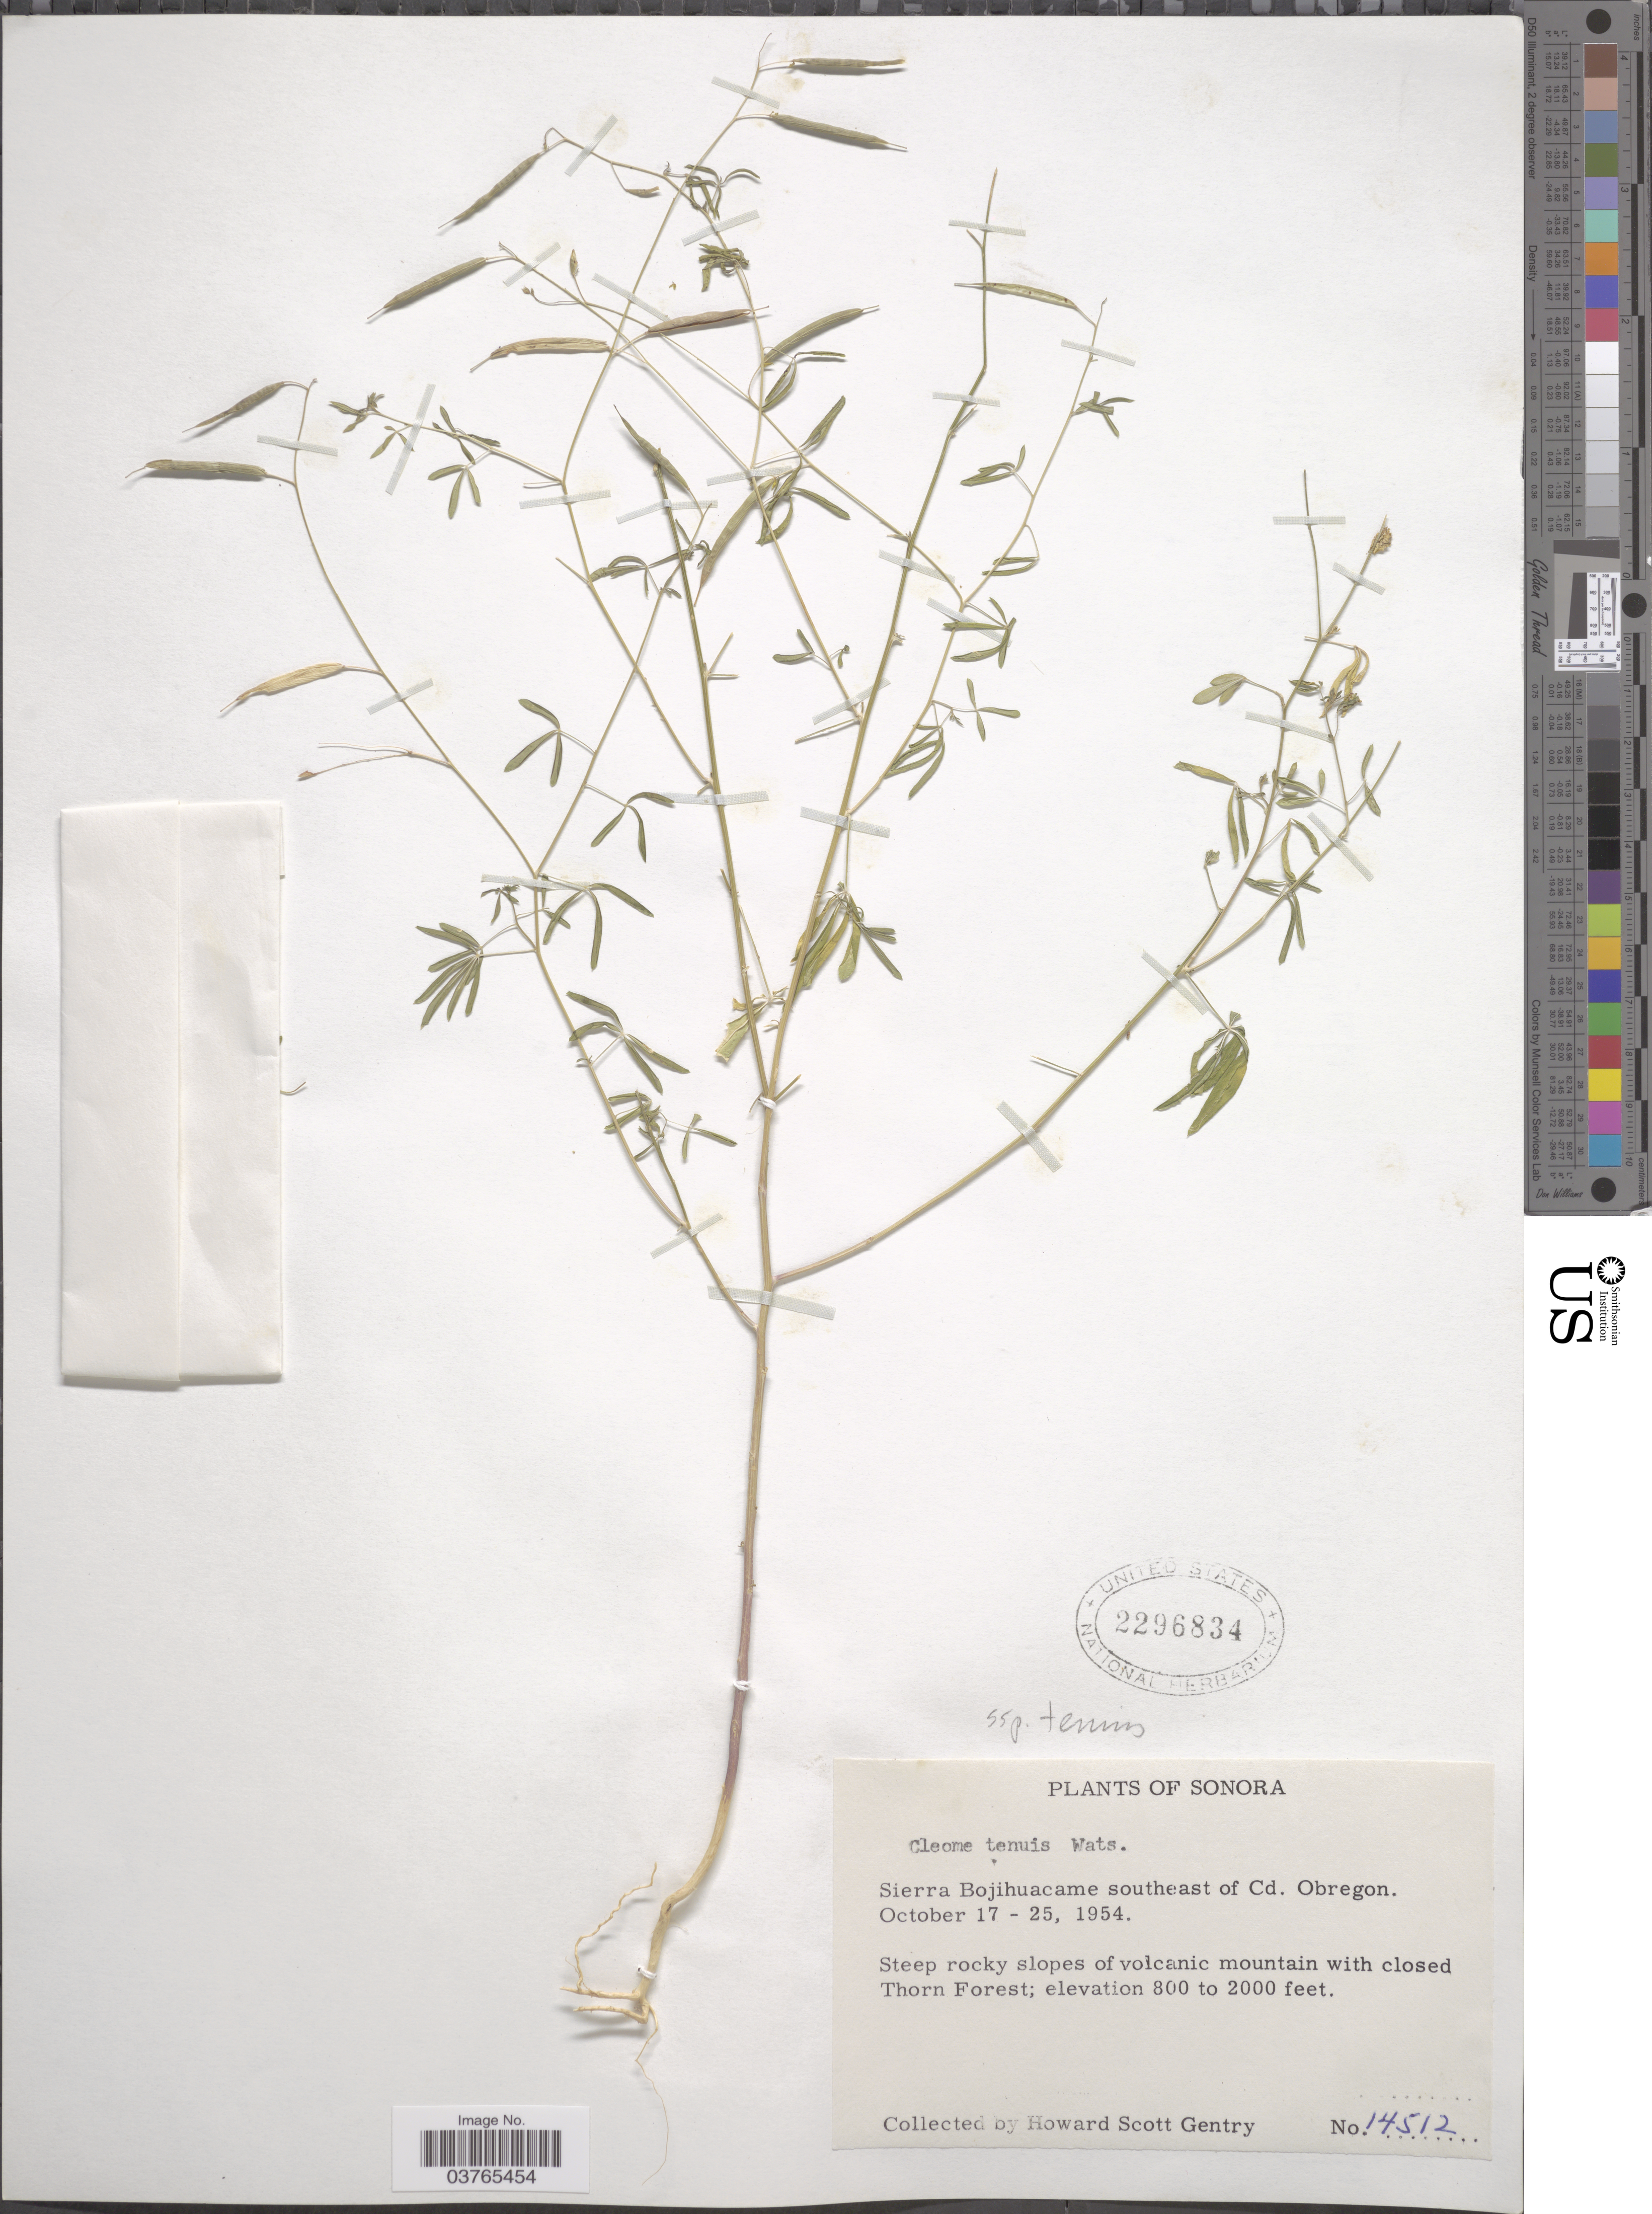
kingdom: Plantae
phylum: Tracheophyta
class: Magnoliopsida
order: Brassicales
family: Cleomaceae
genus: Iltisiella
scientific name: Iltisiella tenuis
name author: (S. Watson) Soares Neto & Roalson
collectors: H. S. Gentry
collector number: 14512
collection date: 1954-10-17/1954-10-25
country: Mexico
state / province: Sonora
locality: Sierra Bojihuacame southeast of Cd. Obregon. Steep rocky slopes of volcanic mountain with closed Thorn Forest.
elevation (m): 244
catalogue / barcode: US 2296834